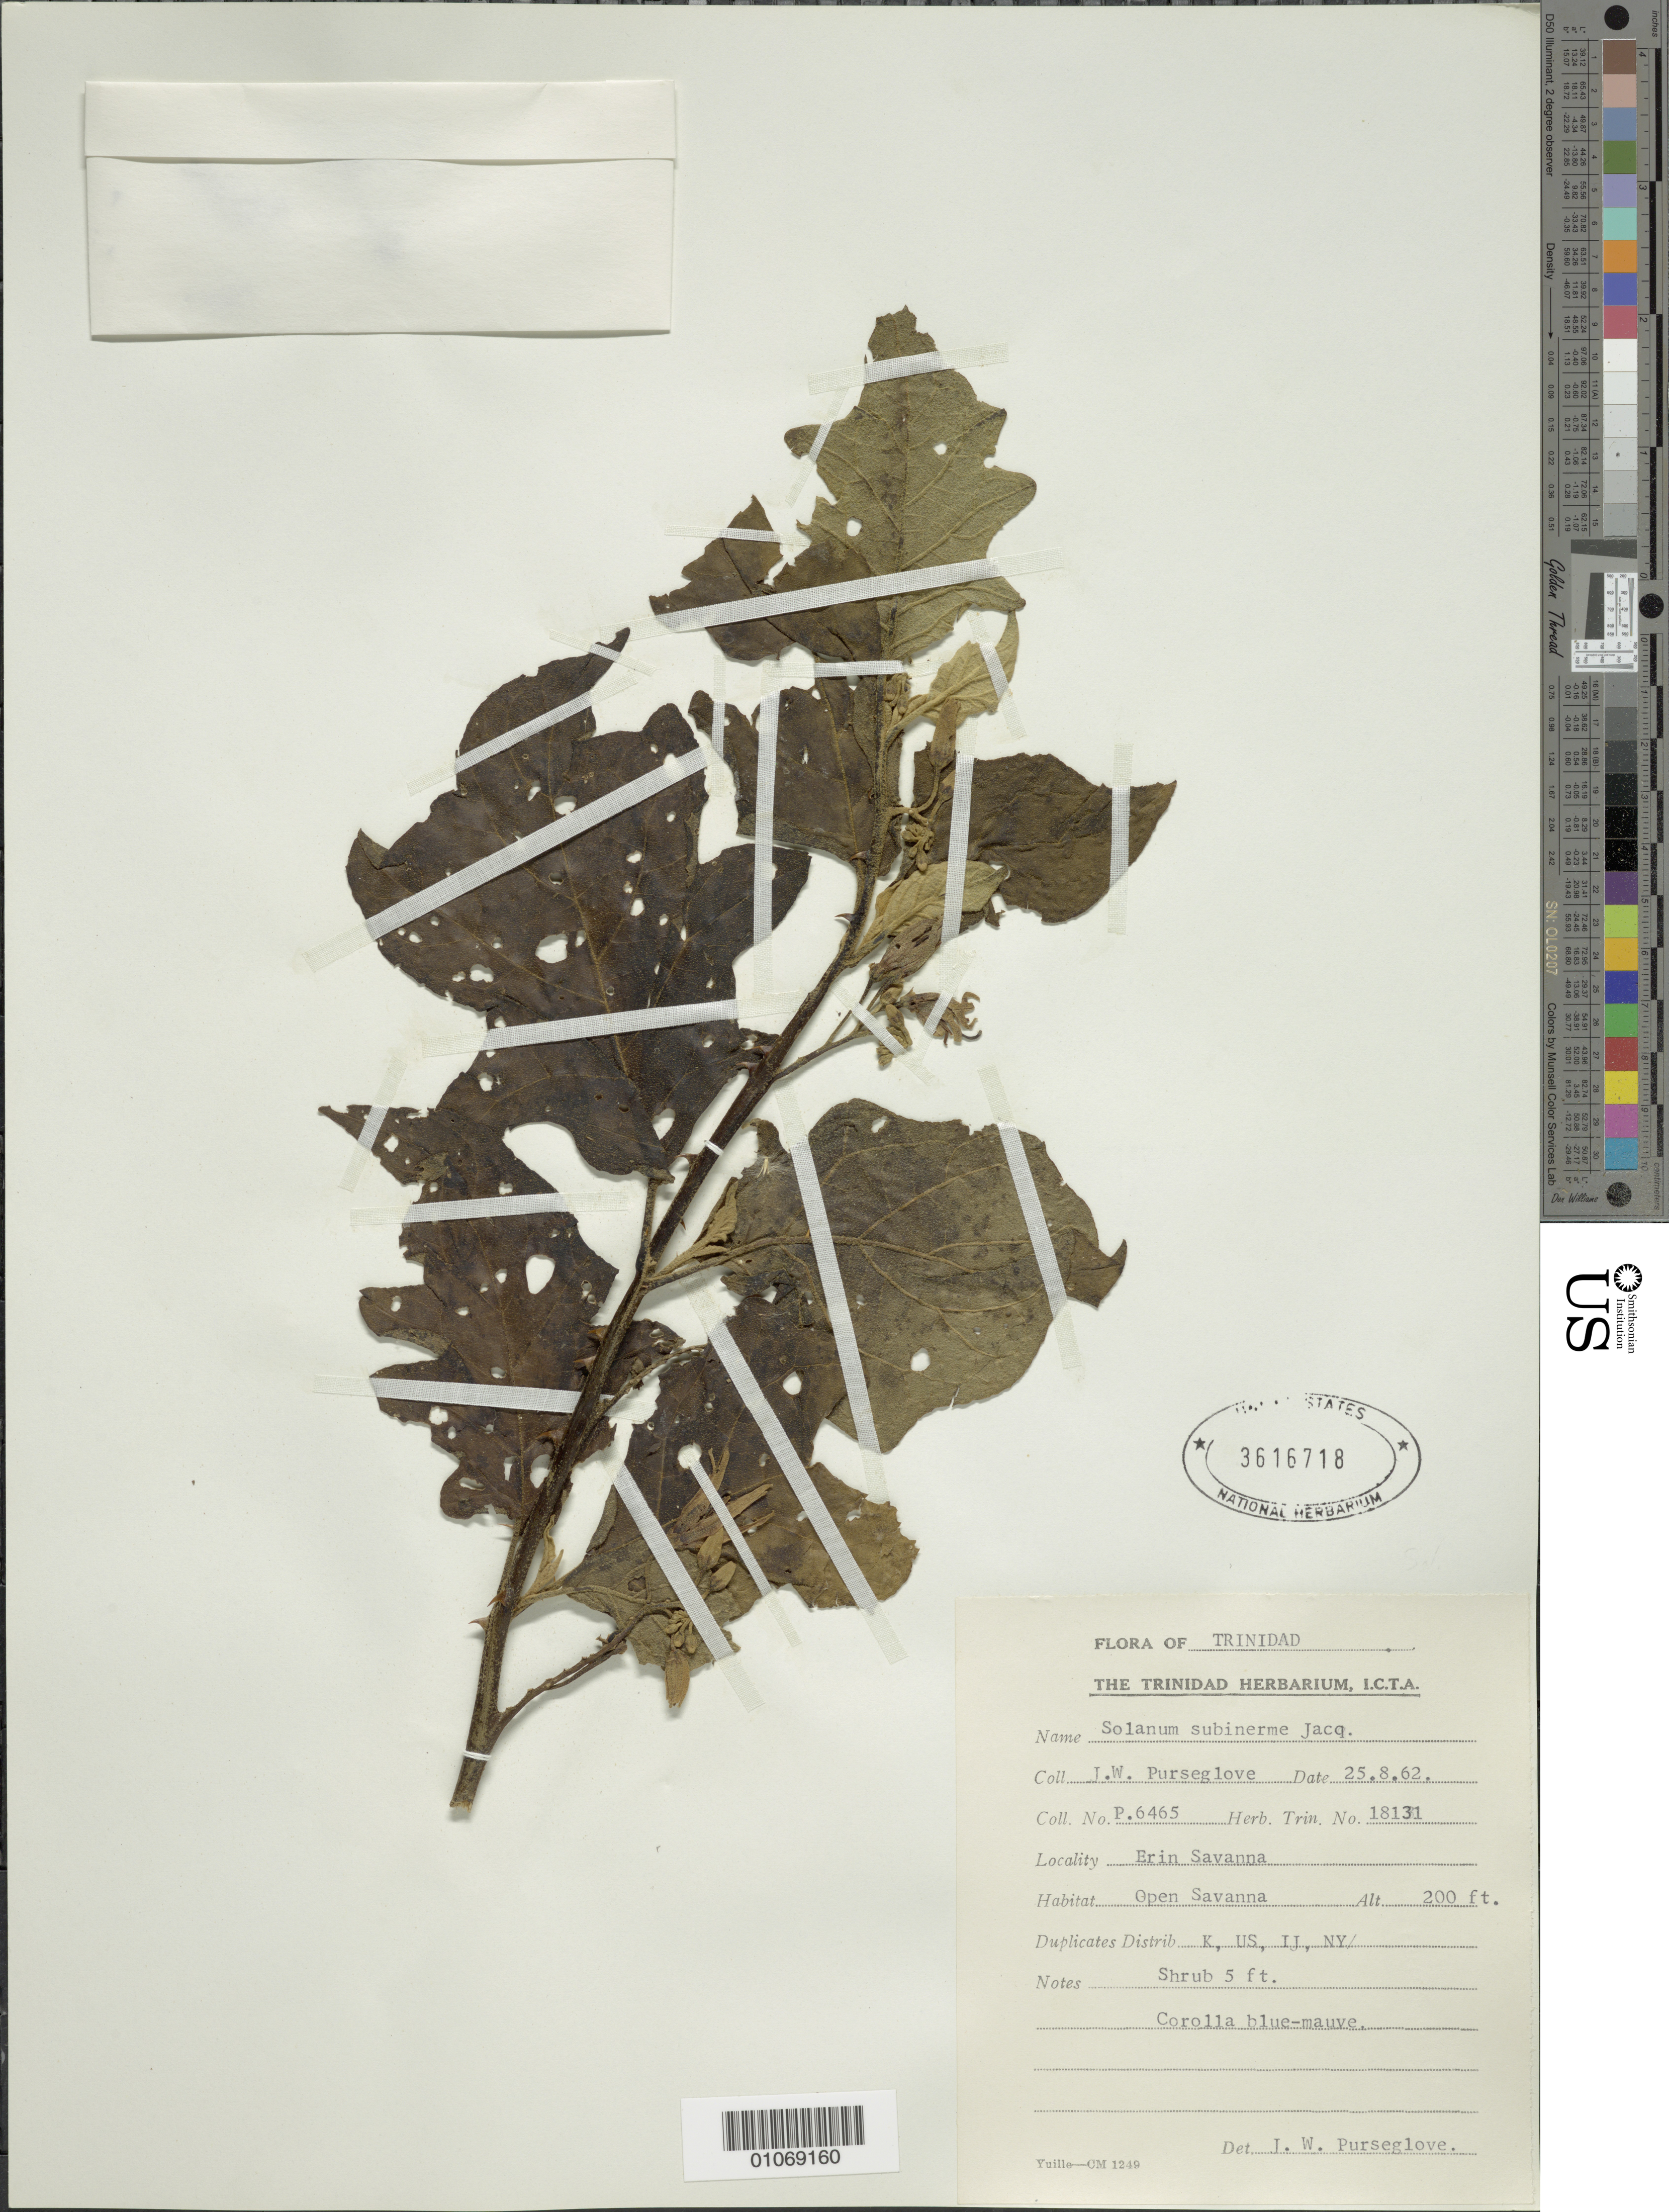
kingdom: Plantae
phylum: Tracheophyta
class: Magnoliopsida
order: Solanales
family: Solanaceae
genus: Solanum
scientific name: Solanum subinerme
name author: Jacq.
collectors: J. Purseglove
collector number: P.6465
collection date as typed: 25 Aug 1962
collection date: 1962-08-25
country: Trinidad and Tobago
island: Trinidad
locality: Erin savanna; open savanna.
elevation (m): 61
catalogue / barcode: US 3616718